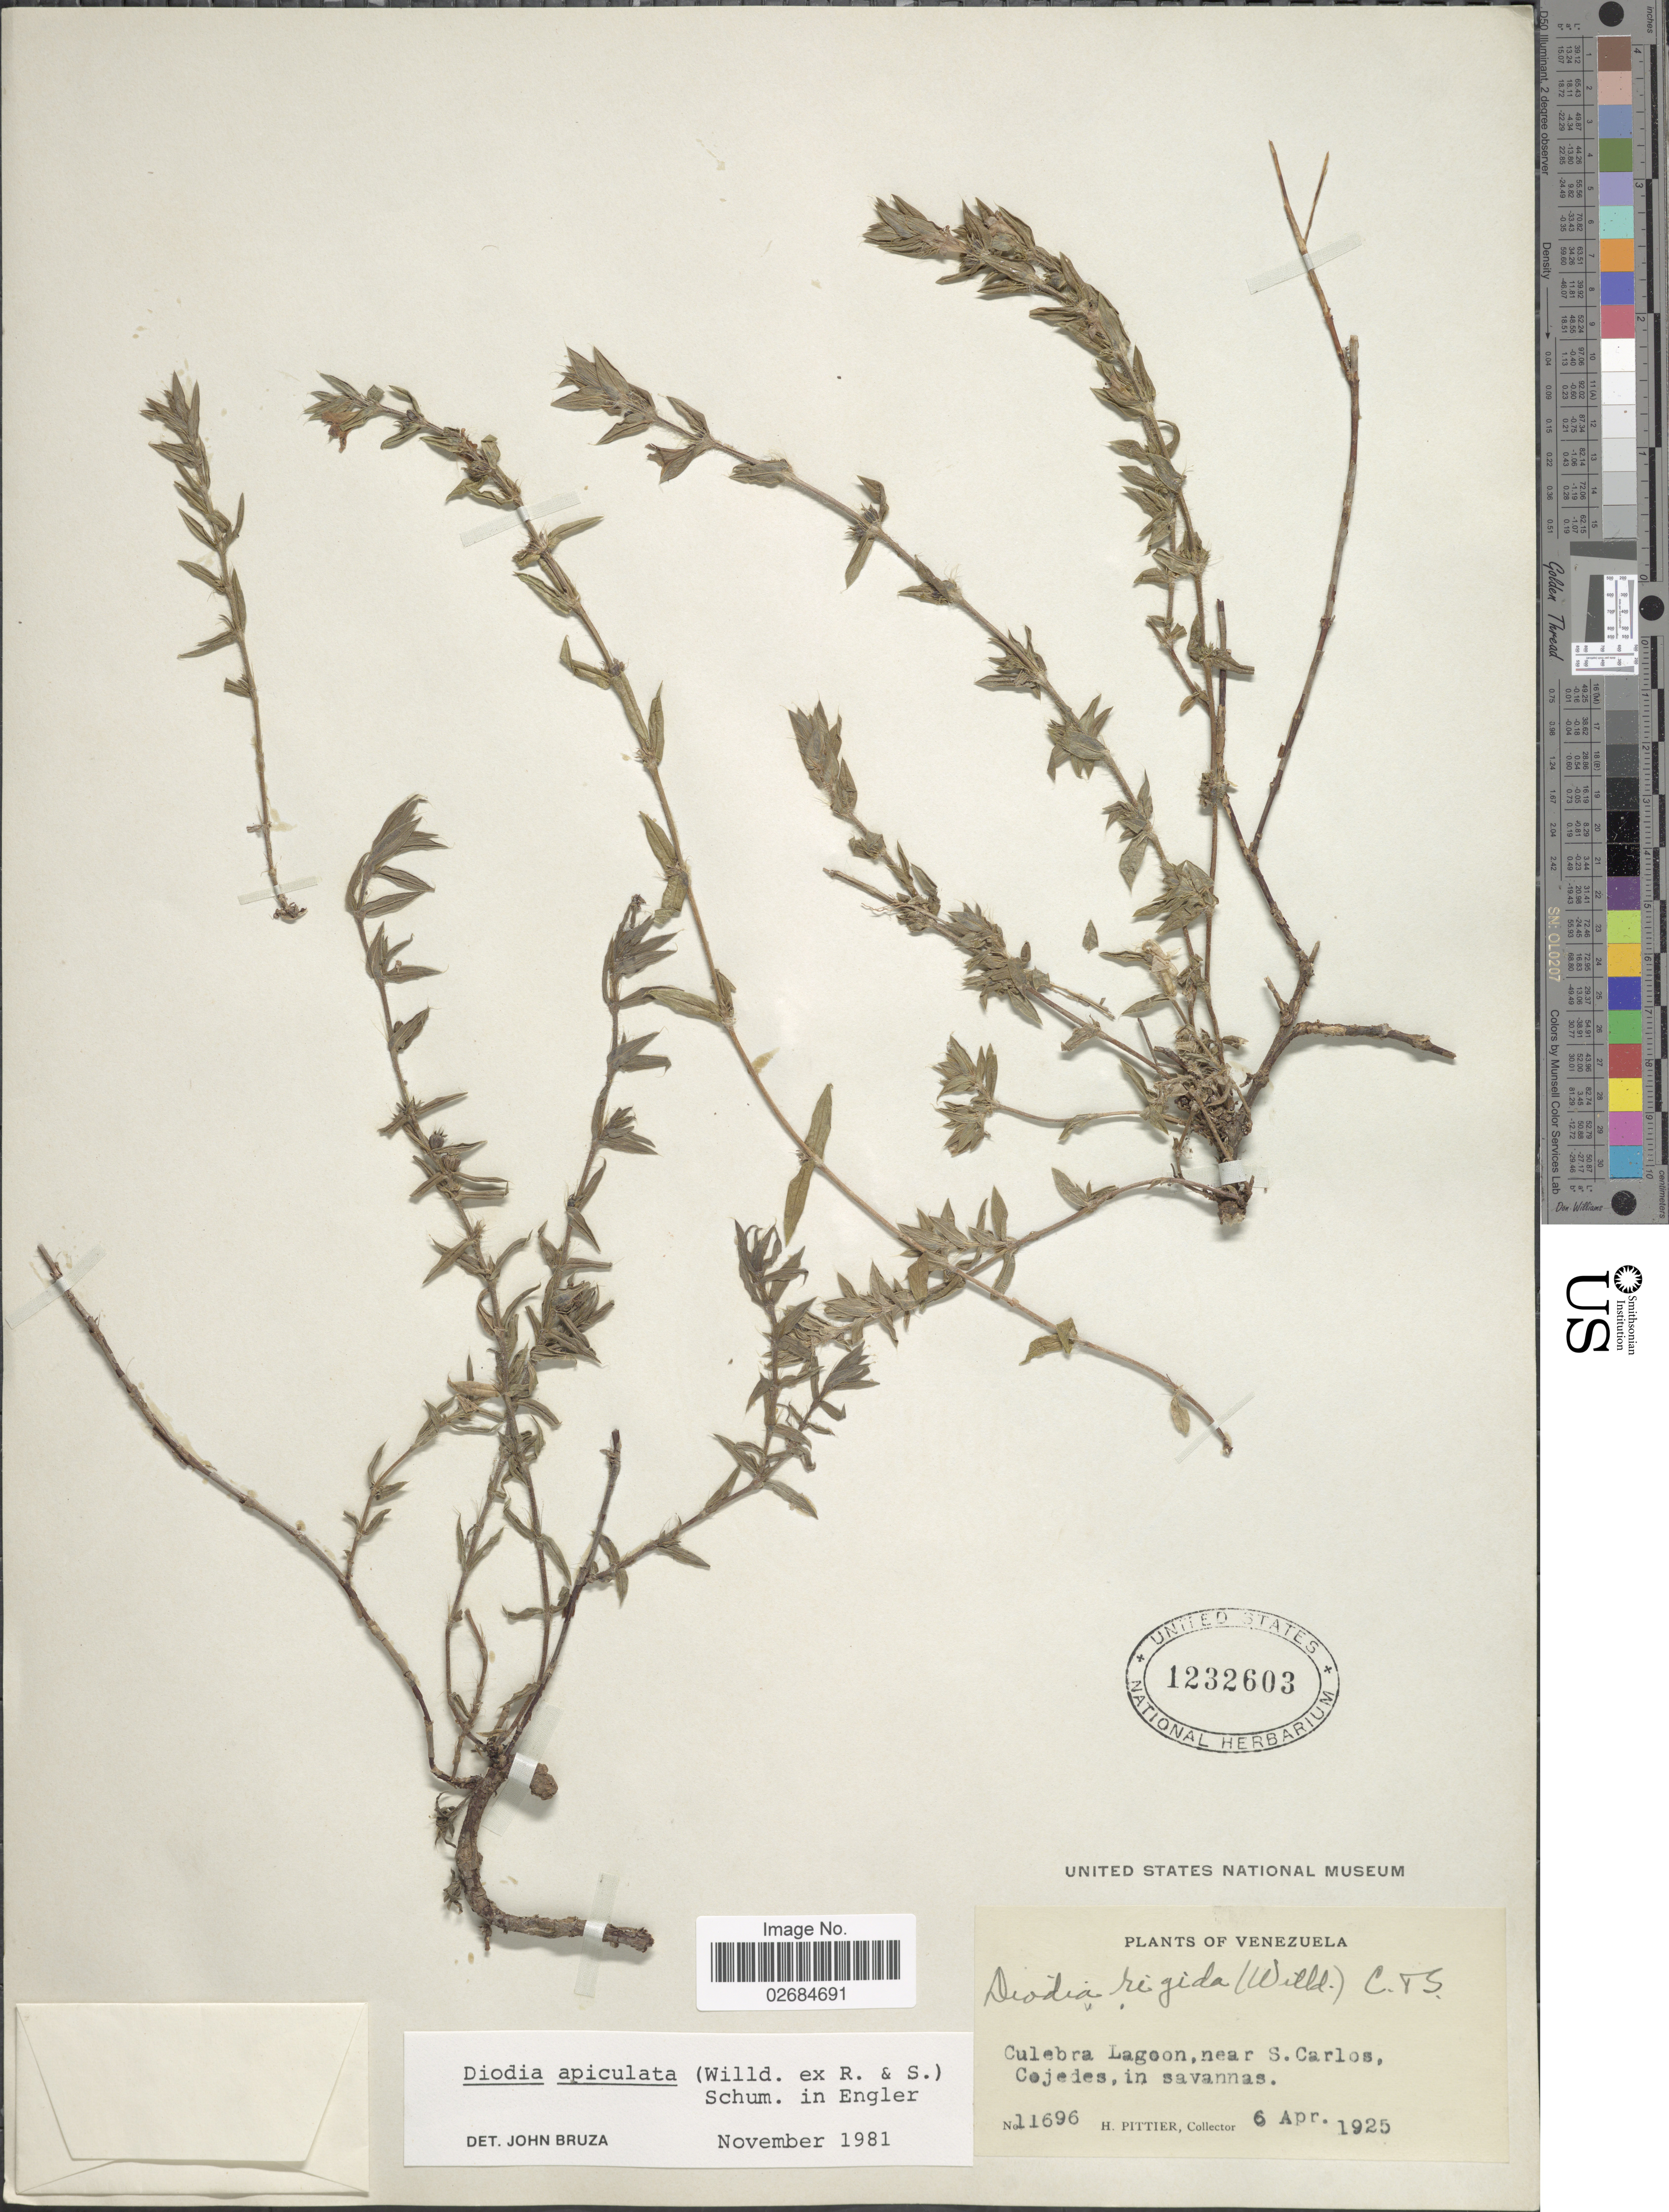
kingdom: Plantae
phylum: Tracheophyta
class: Magnoliopsida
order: Gentianales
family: Rubiaceae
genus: Diodia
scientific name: Diodia apiculata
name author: (Willd. ex Roem. & Schult.) K. Schum.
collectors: H. F. Pittier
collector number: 11696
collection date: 1925-04-06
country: Venezuela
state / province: Cojedes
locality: Culebra Lagoon, near S. Carlos, in savannas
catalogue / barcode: US 1232603